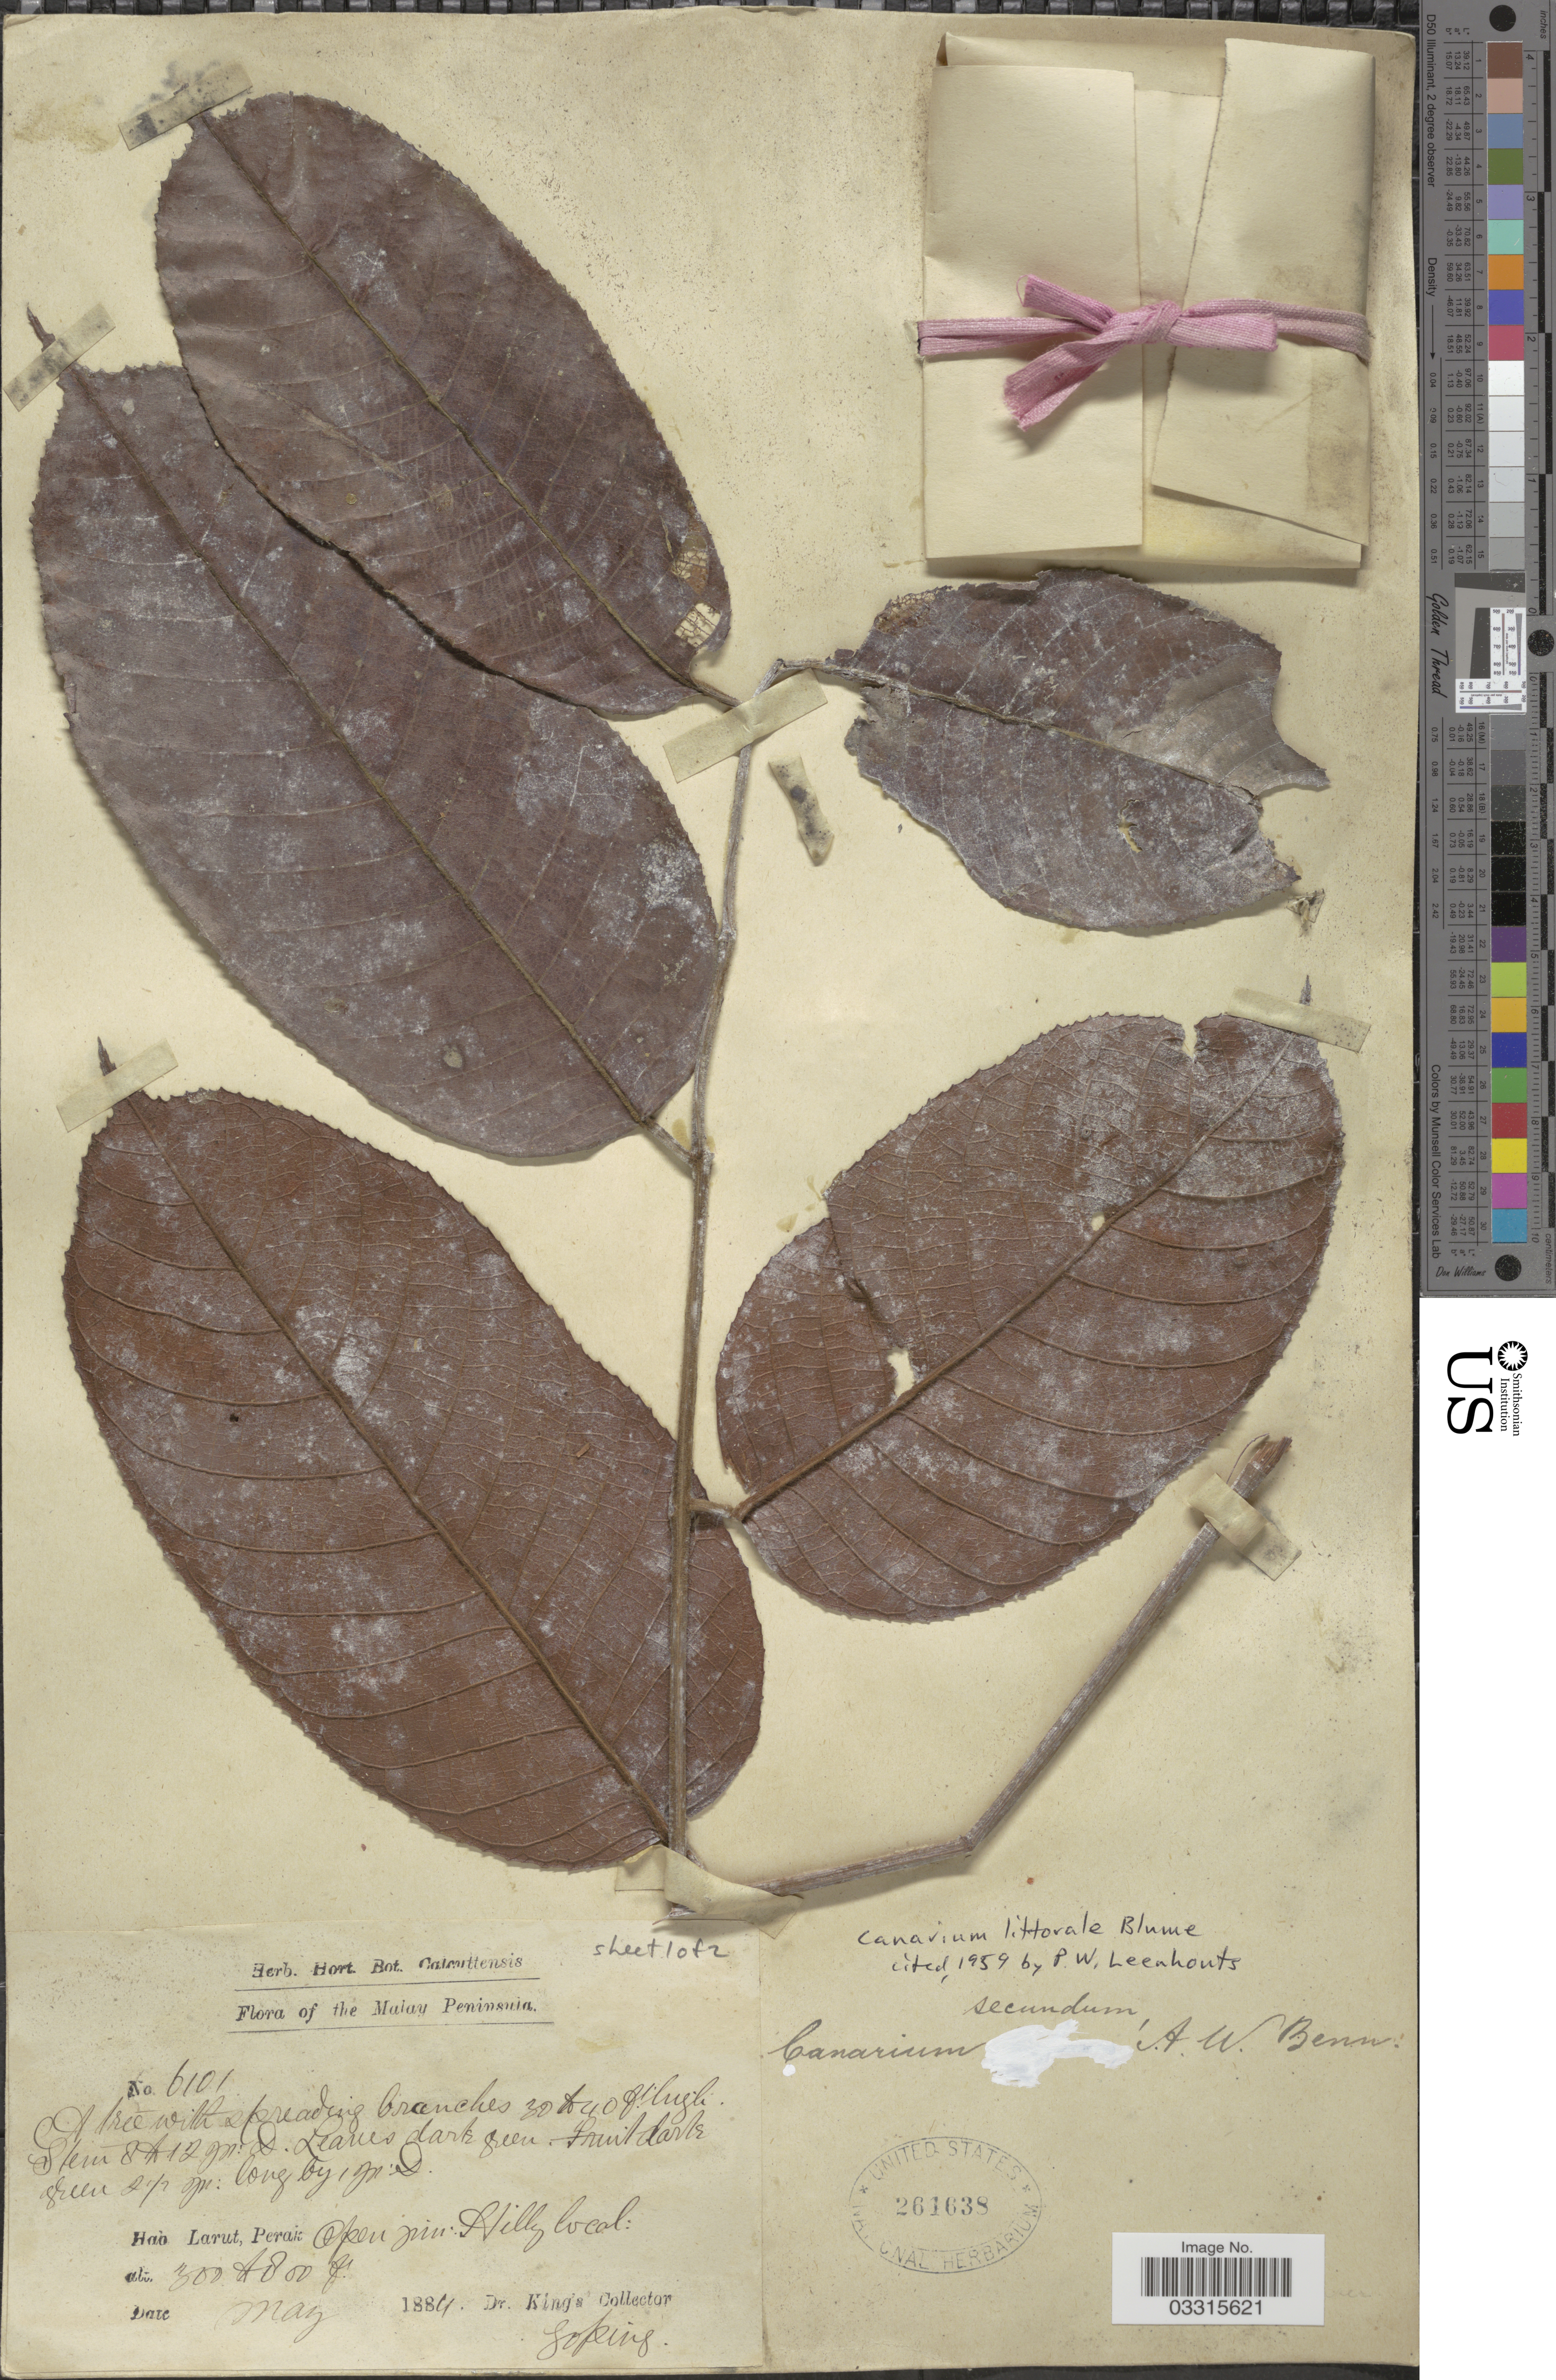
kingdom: Plantae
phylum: Tracheophyta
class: Magnoliopsida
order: Sapindales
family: Burseraceae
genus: Canarium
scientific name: Canarium littorale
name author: Blume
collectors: Dr. King's collector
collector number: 6101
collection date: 1884-05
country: Malaysia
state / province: Perak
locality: Malay Peninsula. Larut.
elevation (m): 91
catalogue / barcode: US 261638